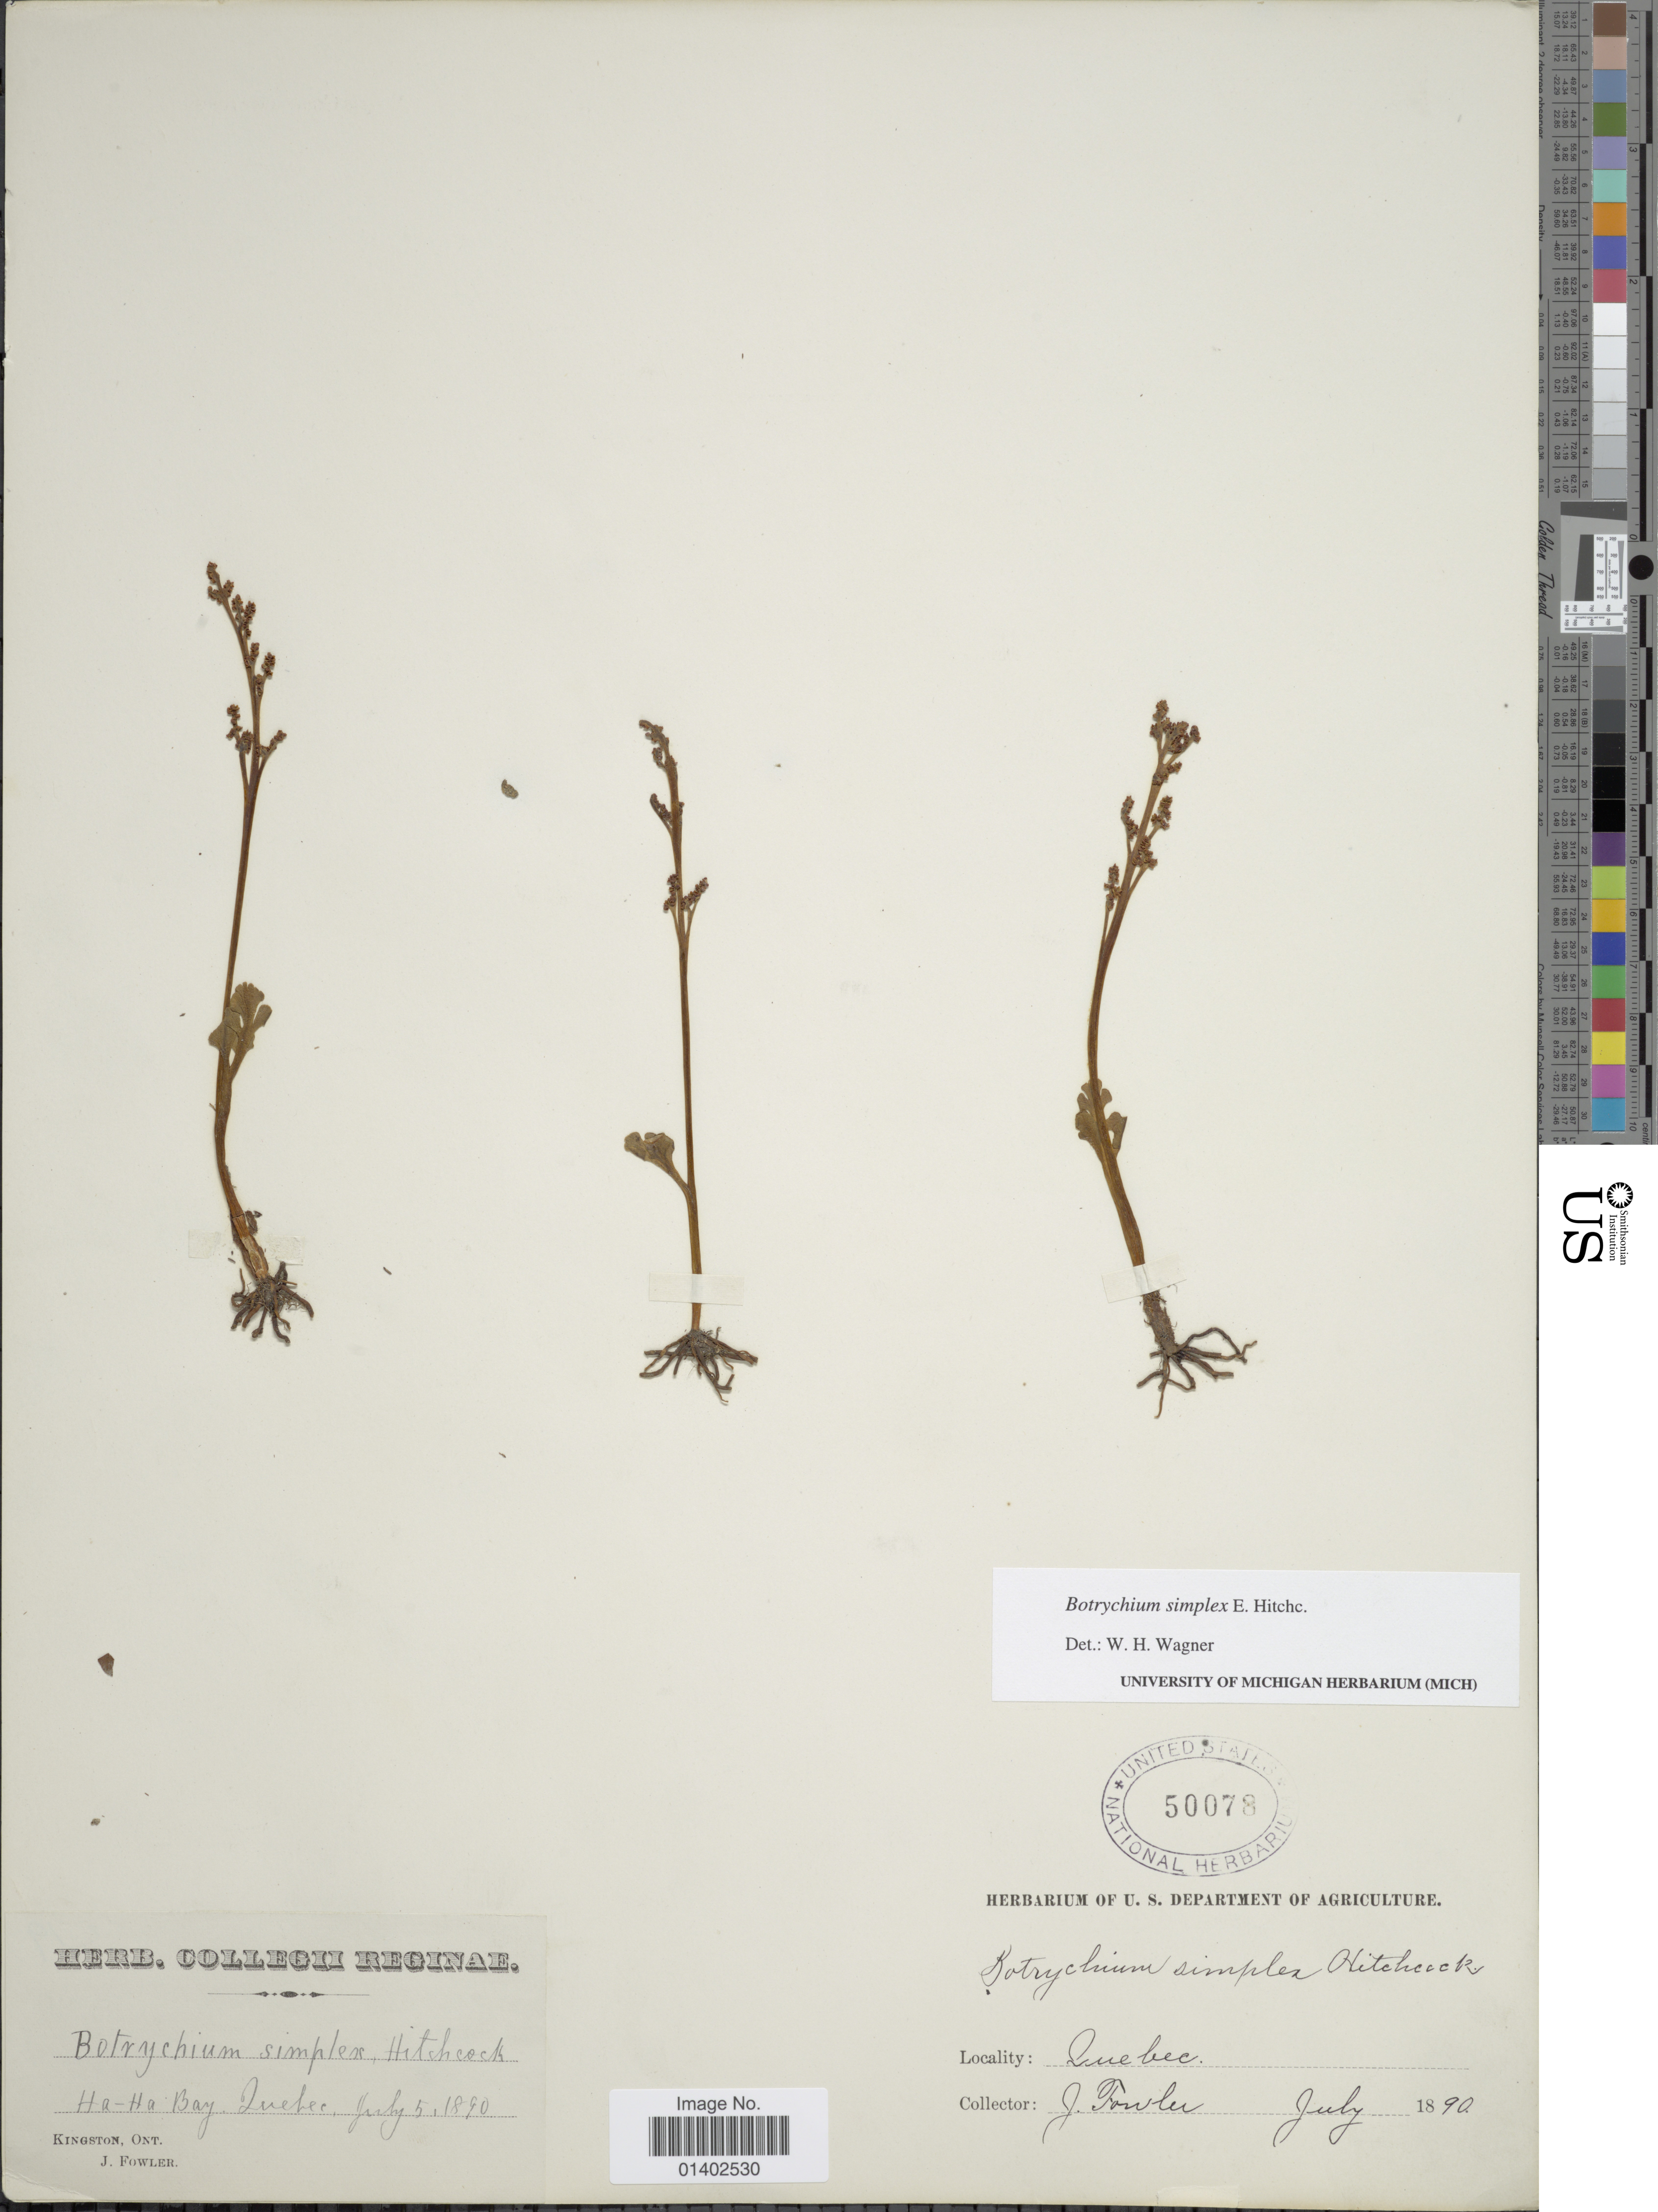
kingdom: Plantae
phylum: Tracheophyta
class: Polypodiopsida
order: Ophioglossales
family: Ophioglossaceae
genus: Botrychium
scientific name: Botrychium simplex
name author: E. Hitchc.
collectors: J. P. Fowler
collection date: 1890-07-05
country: Canada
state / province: Quebec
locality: Ha-Ha Bay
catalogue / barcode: US 50078